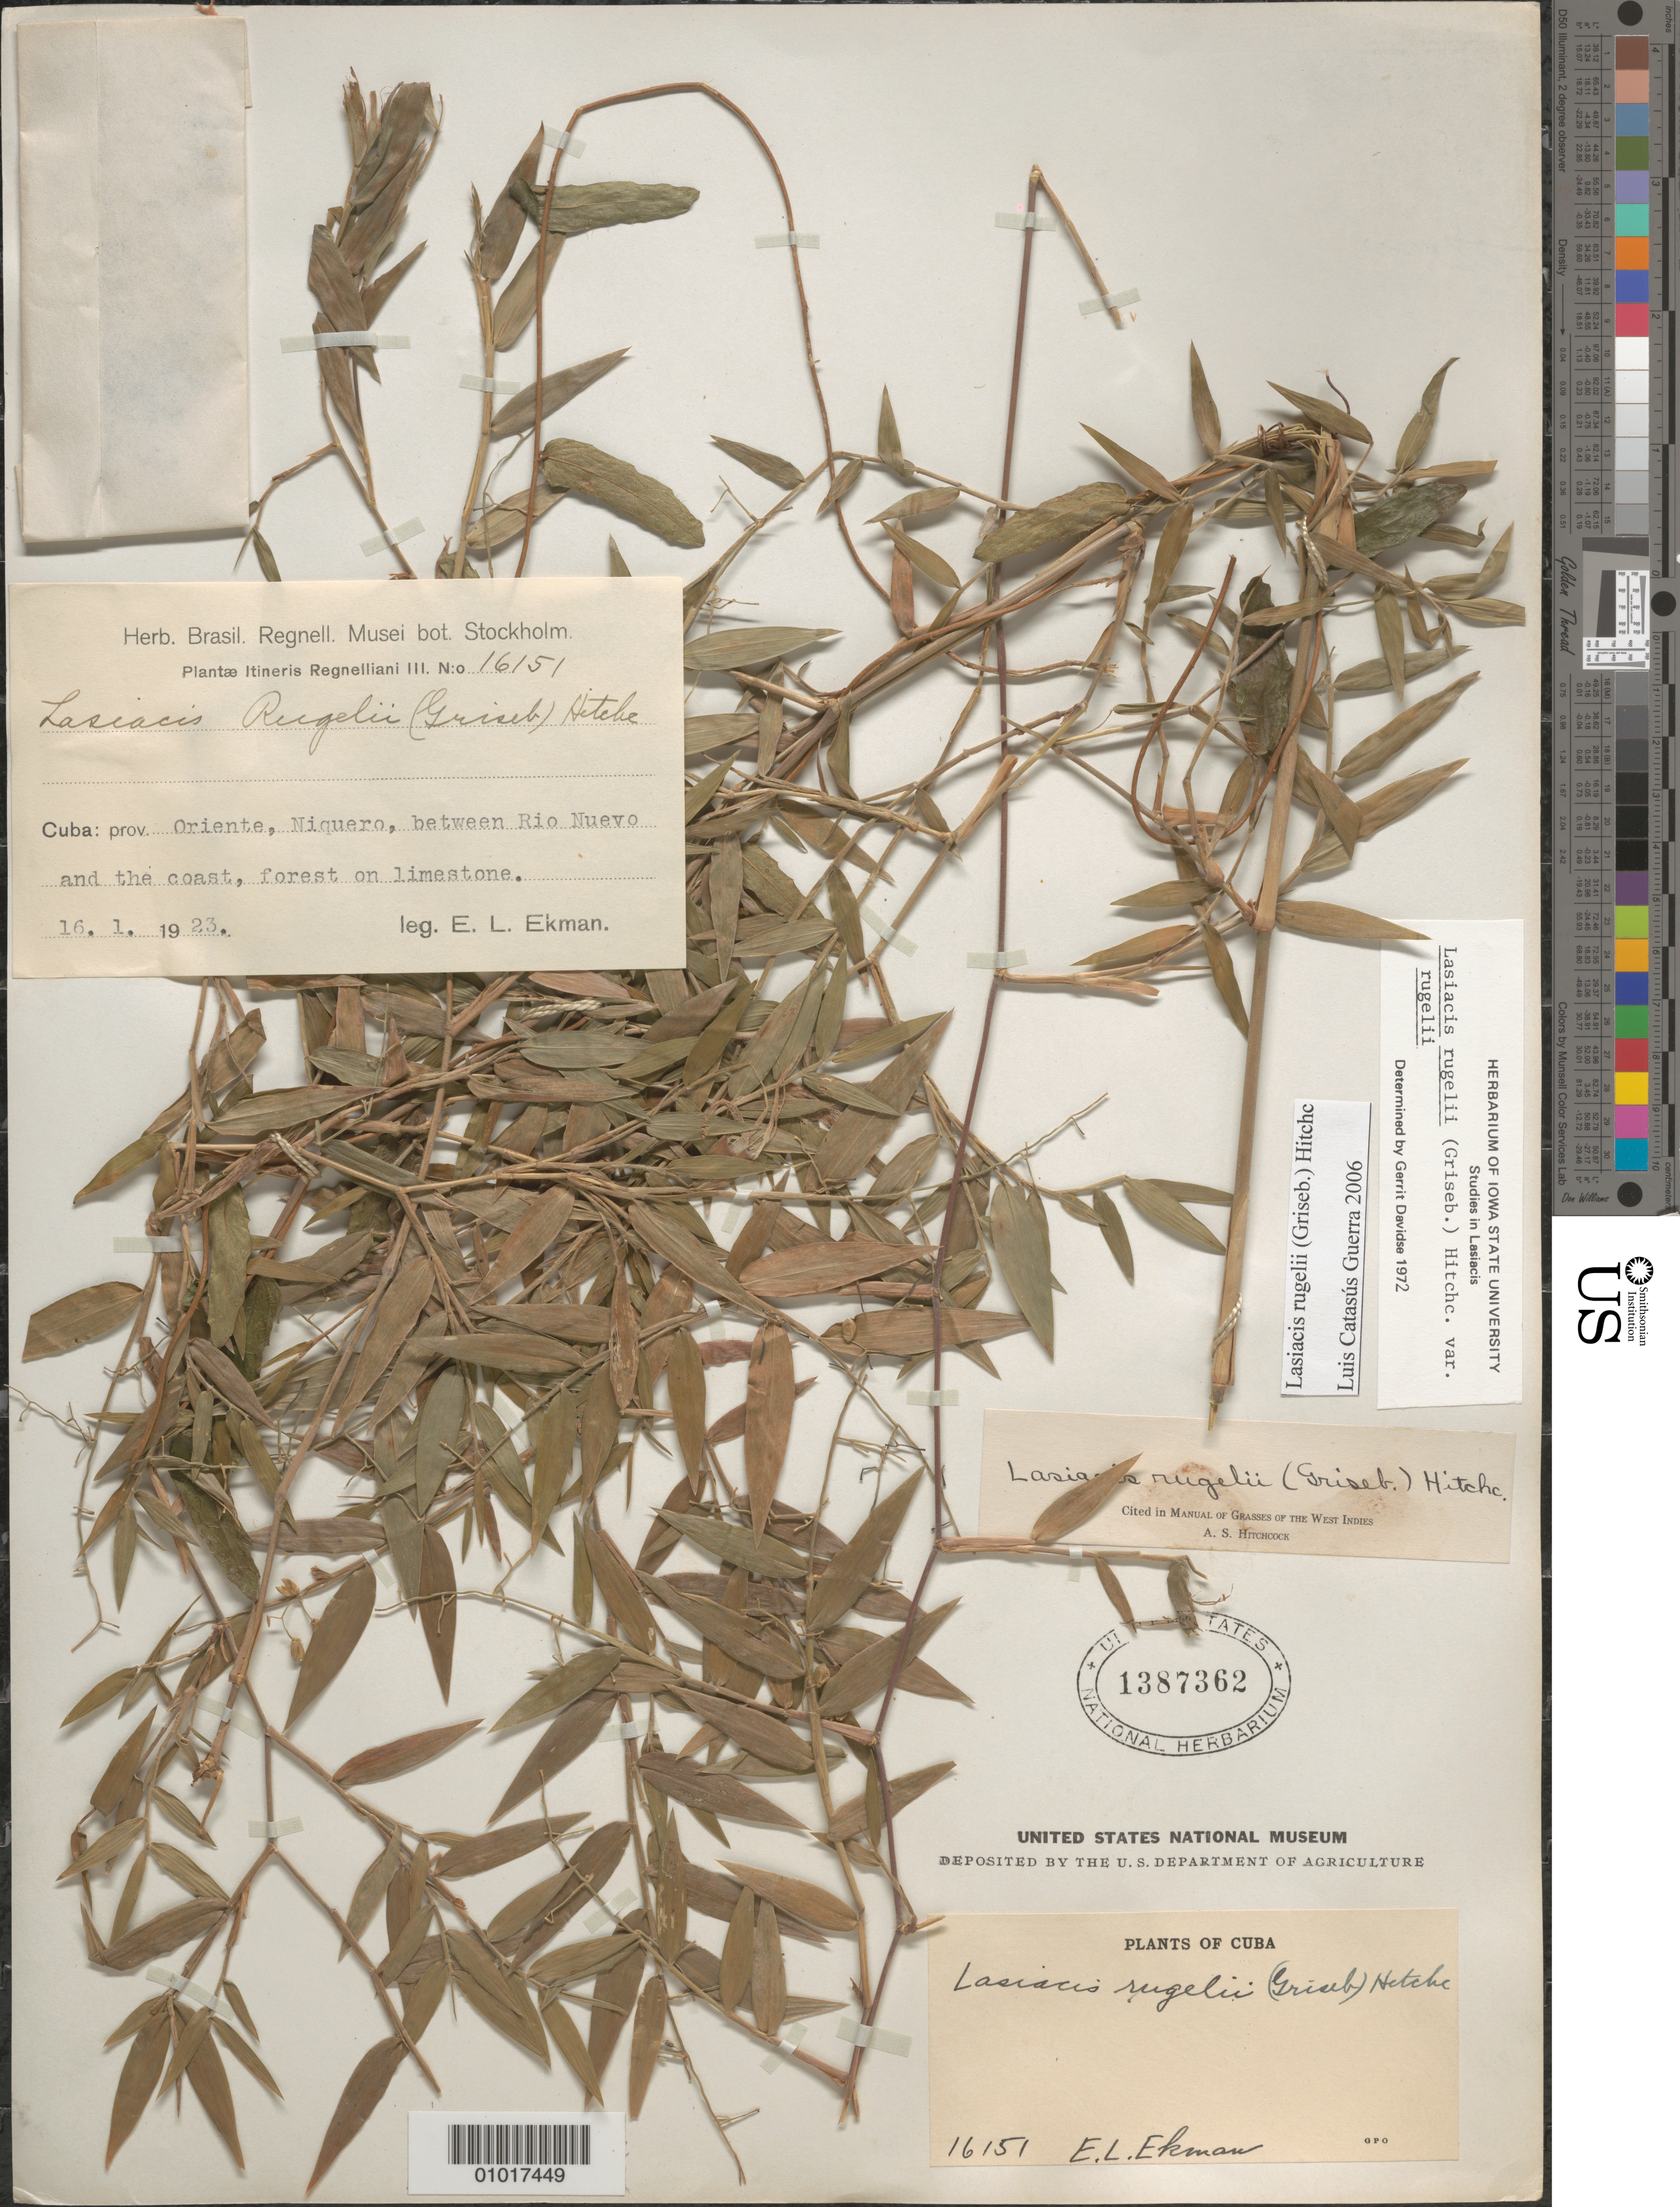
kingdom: Plantae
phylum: Tracheophyta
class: Liliopsida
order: Poales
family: Poaceae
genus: Lasiacis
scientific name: Lasiacis rugelii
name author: (Griseb.) Hitchc.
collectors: E. L. Ekman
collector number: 16151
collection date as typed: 16 Jan 1923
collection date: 1923-01-16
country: Cuba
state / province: Oriente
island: Cuba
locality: Niquero, between Rio Nuevo and the coast, forest on limestone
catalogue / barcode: US 1387362